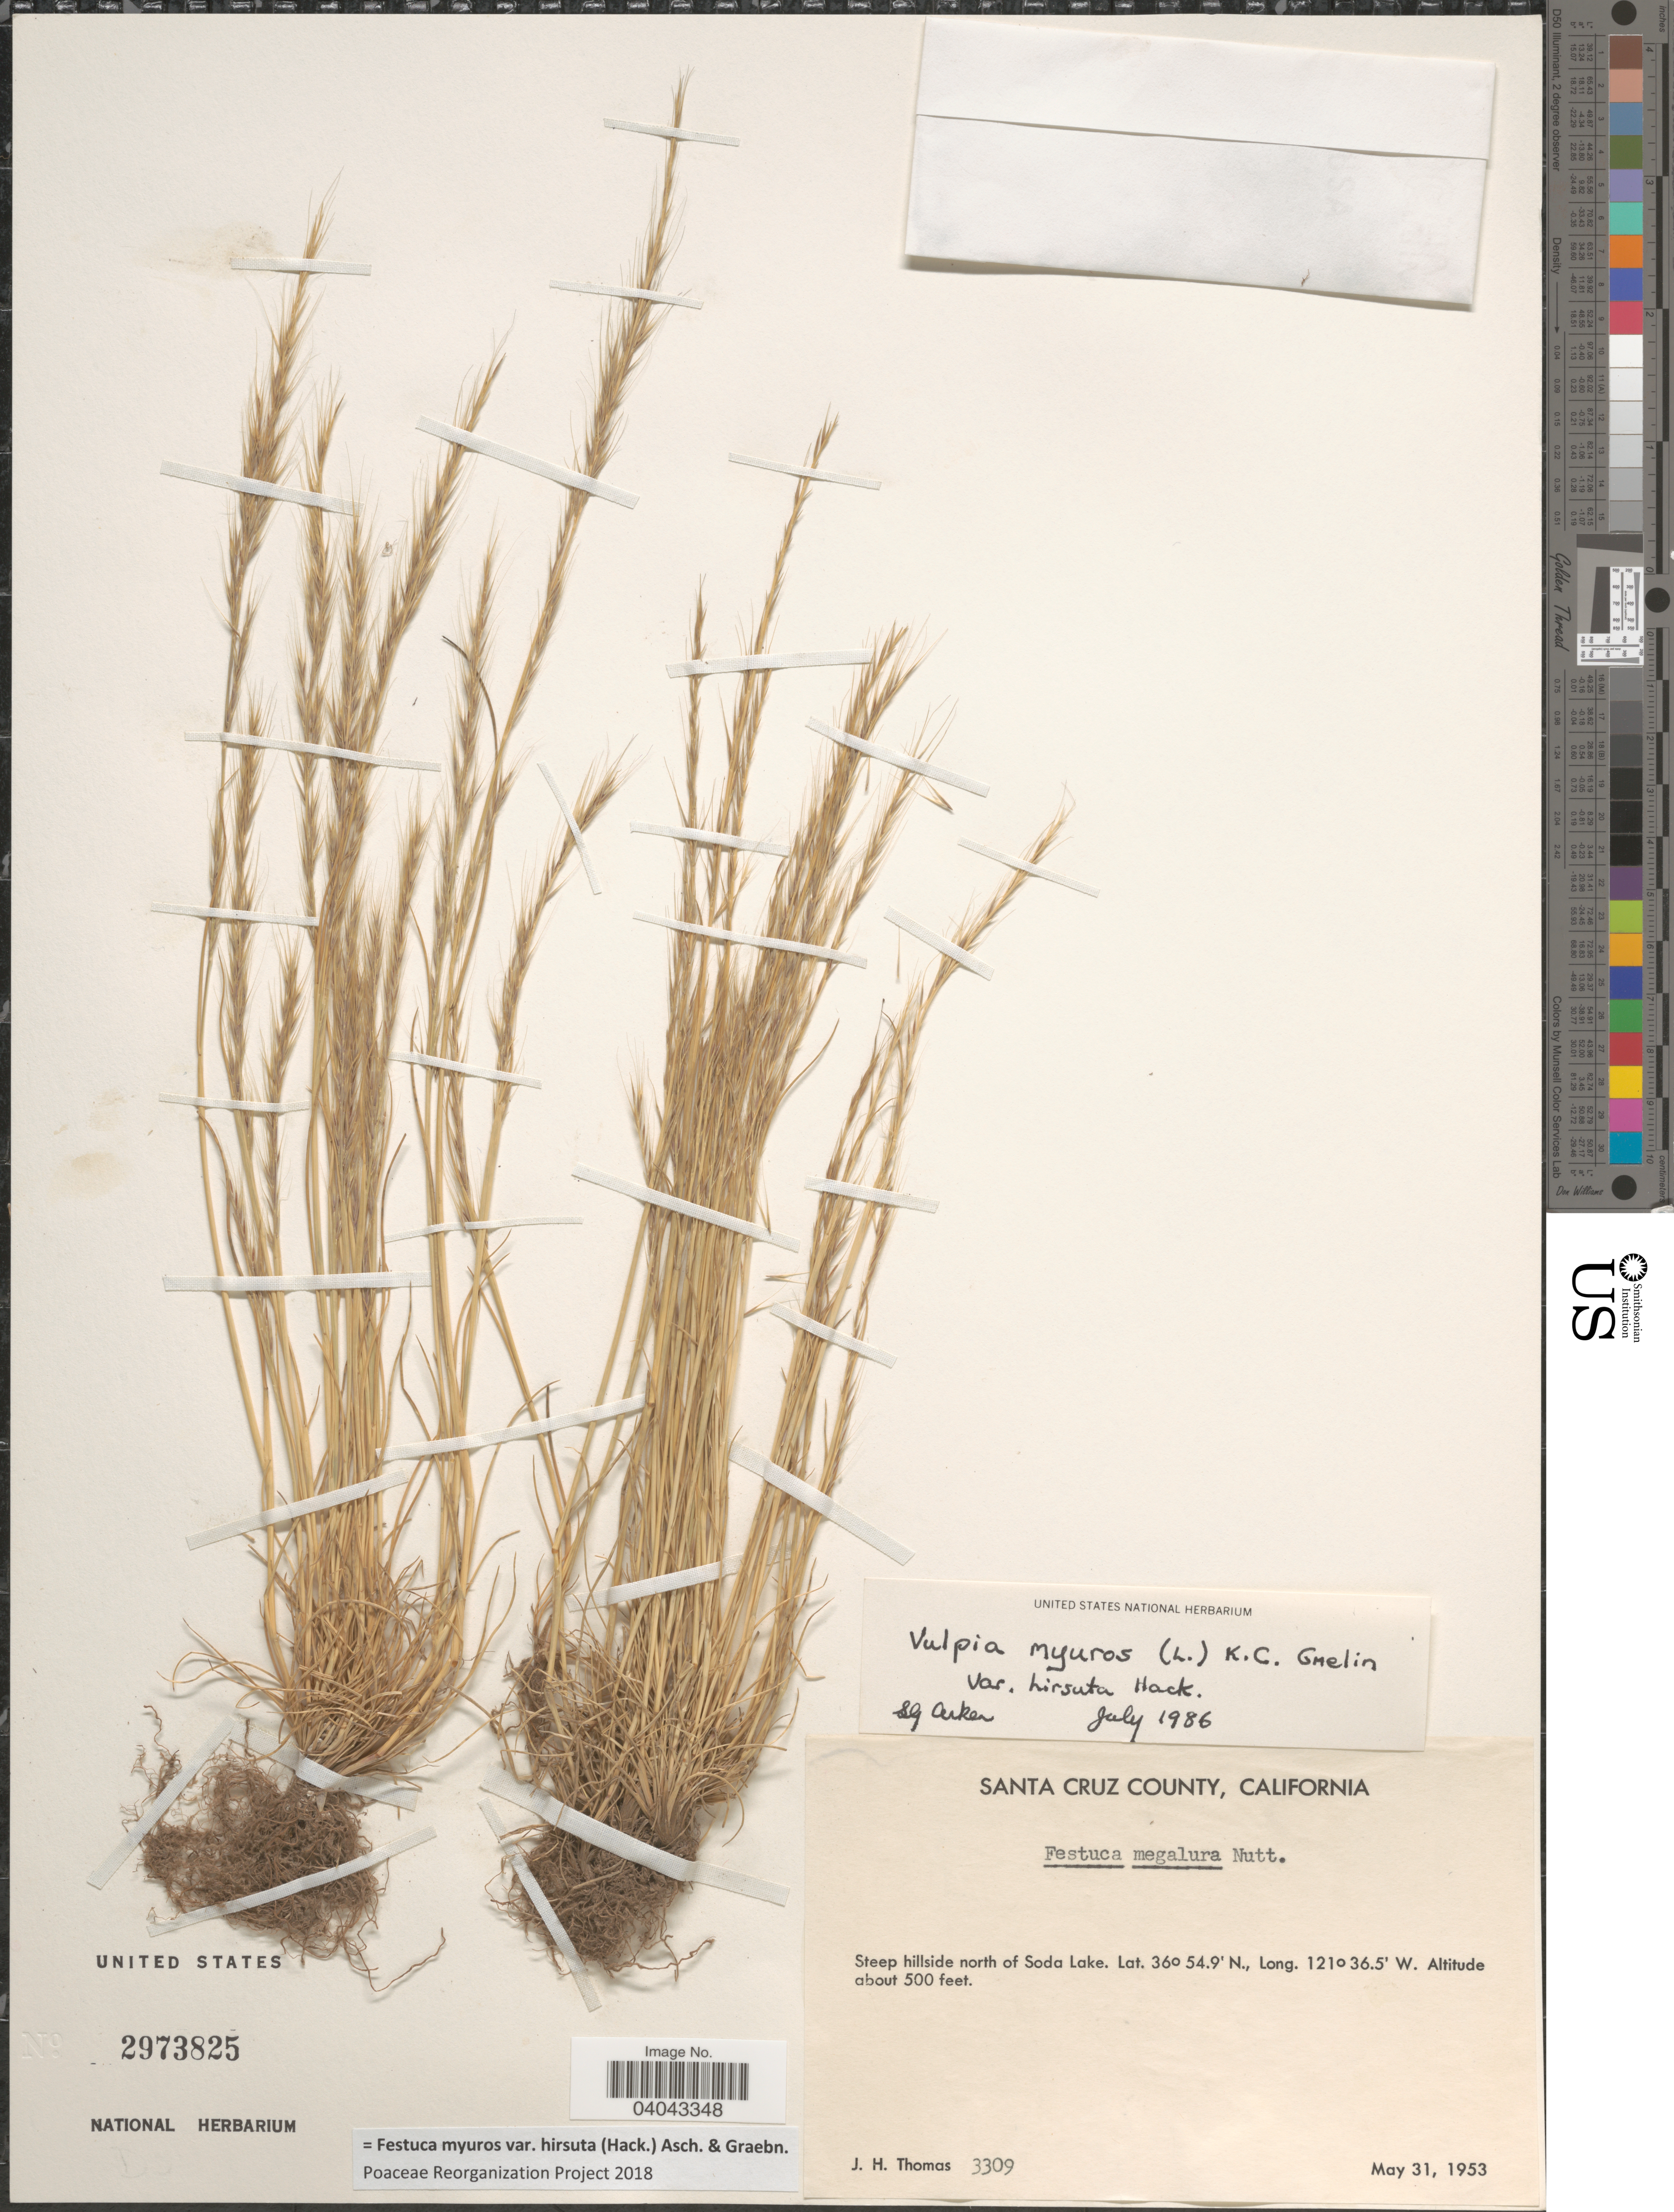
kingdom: Plantae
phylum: Tracheophyta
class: Liliopsida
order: Poales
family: Poaceae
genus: Festuca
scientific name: Festuca myuros var. hirsuta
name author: (Hack.) Asch. & Graebn.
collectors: J. H. Thomas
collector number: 3309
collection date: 1953-05-31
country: United States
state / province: California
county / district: Santa Cruz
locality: Santa Cruz County. Steep hillside north of Soda Lake.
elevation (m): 152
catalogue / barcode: US 2973825